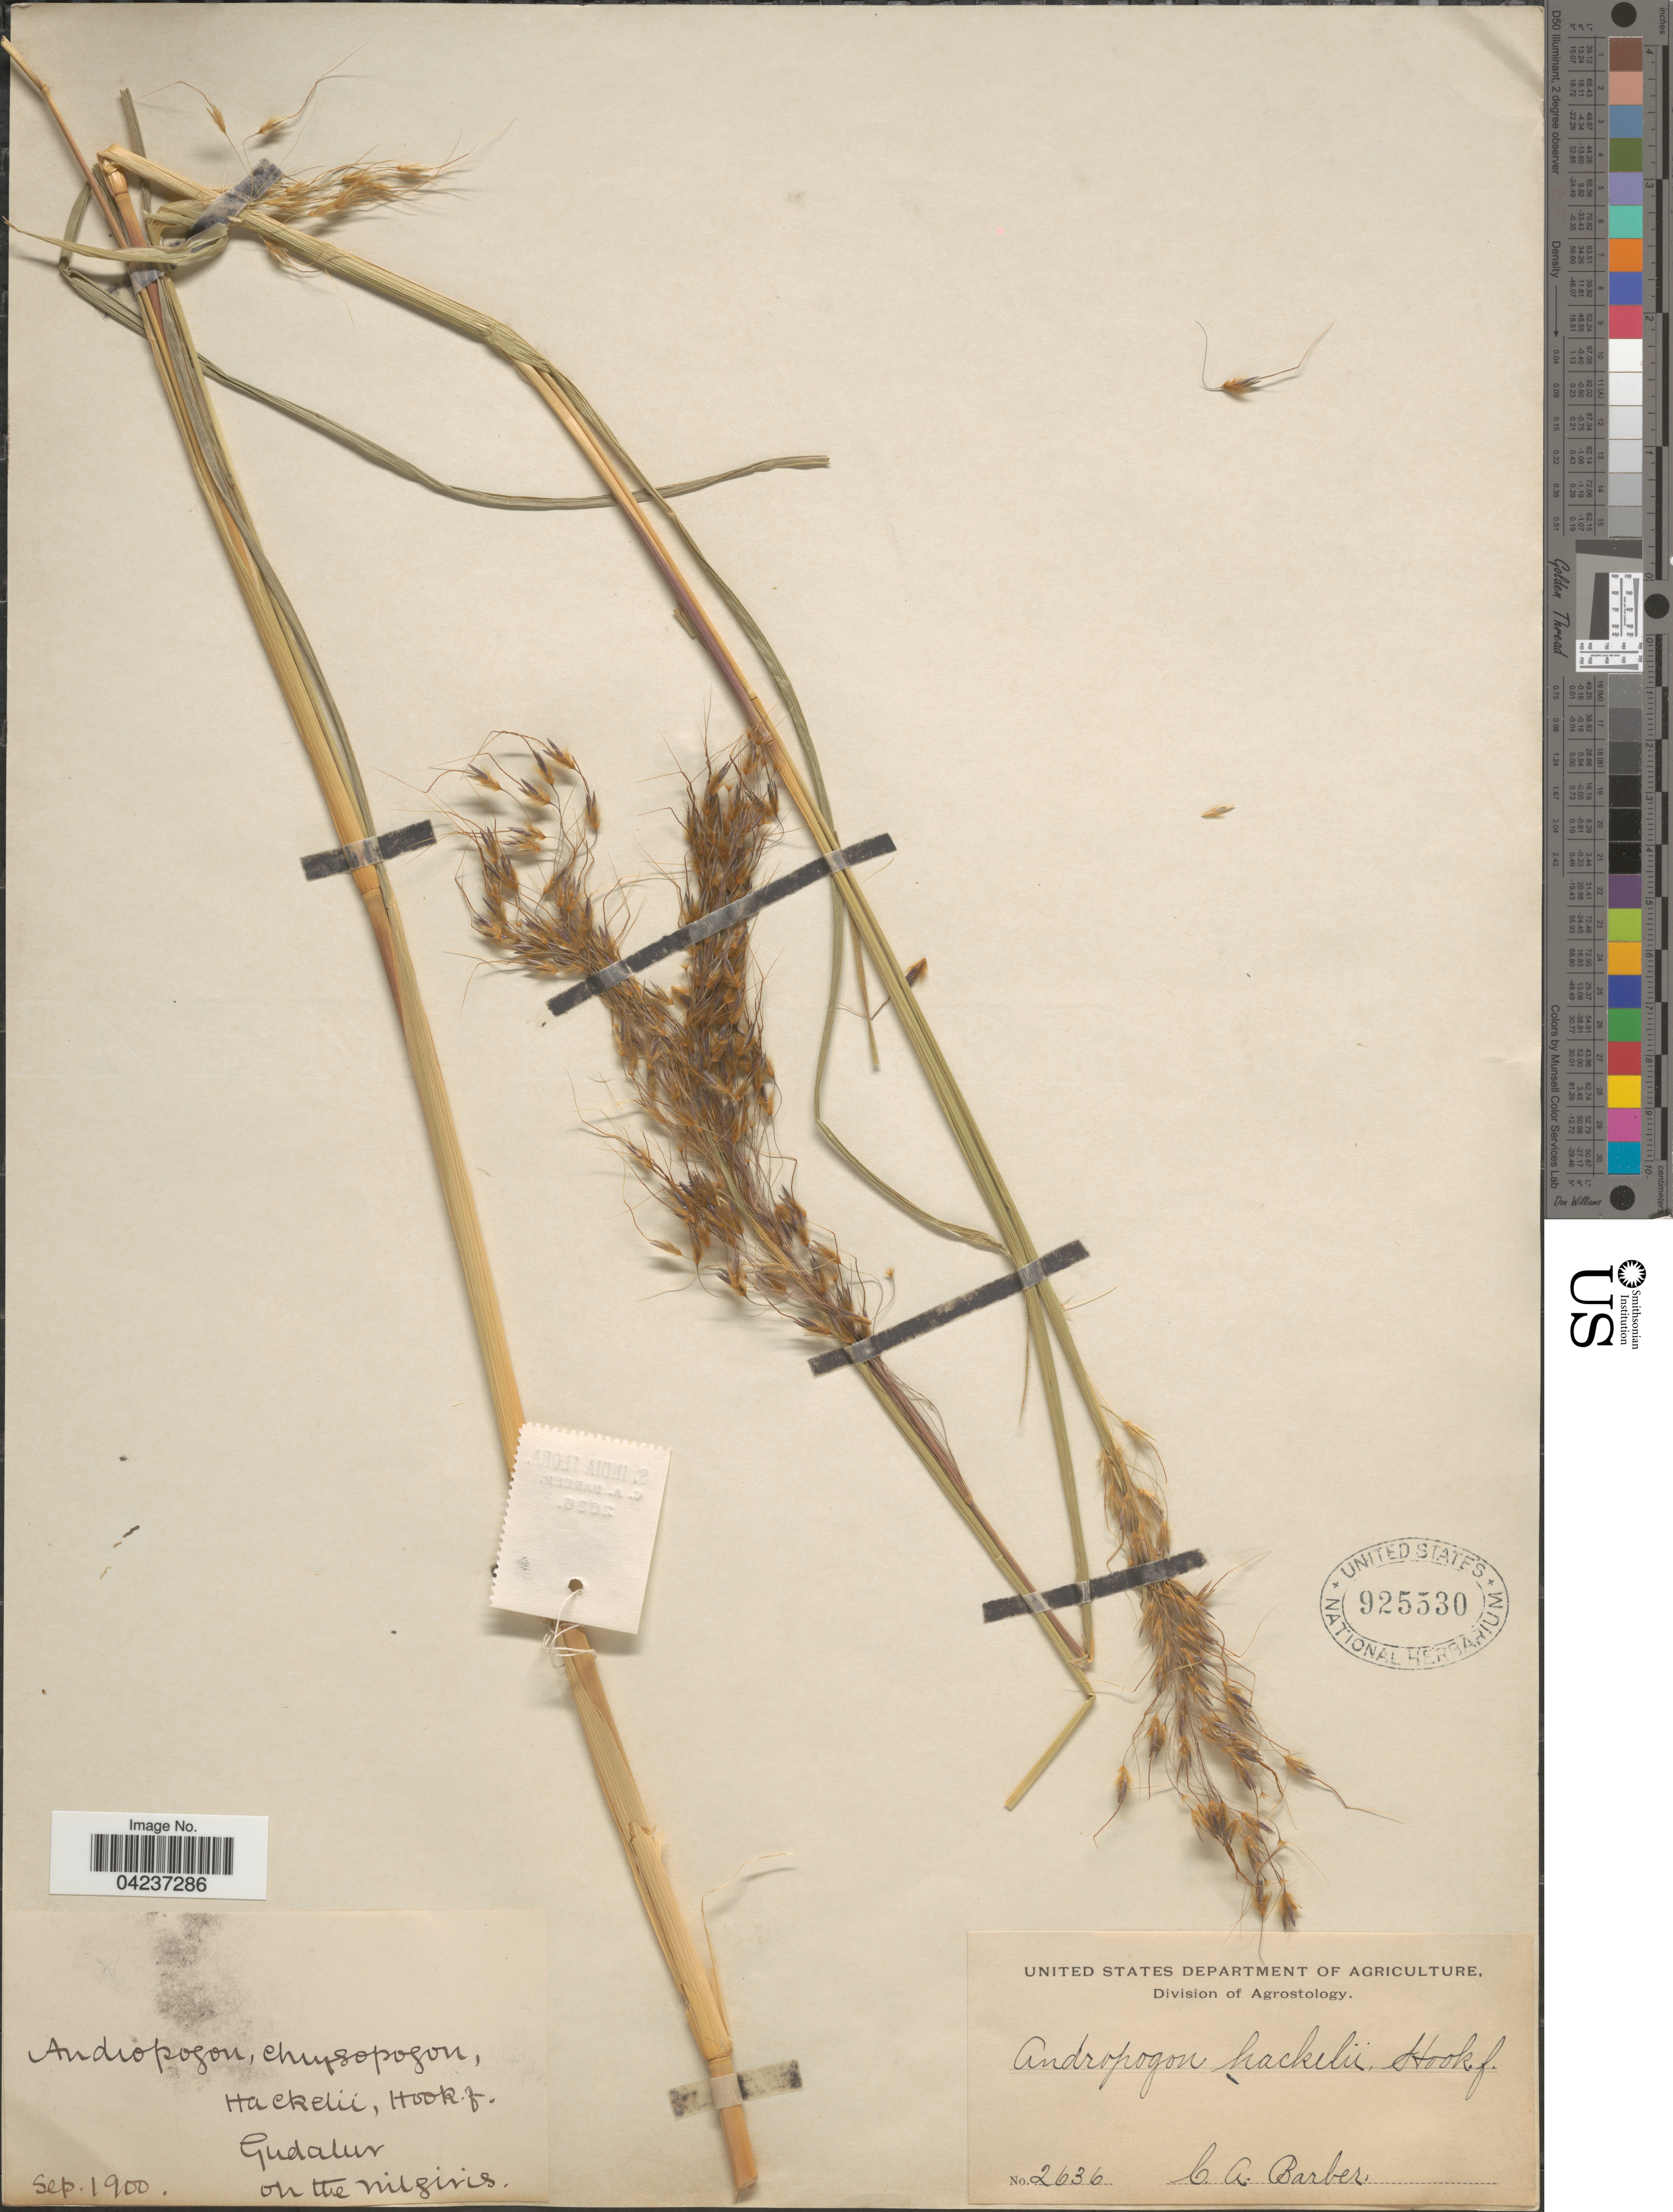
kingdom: Plantae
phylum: Tracheophyta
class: Liliopsida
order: Poales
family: Poaceae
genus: Chrysopogon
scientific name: Chrysopogon nodulibarbis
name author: (Hochst. ex Steud.) Henr.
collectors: C. Barber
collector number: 2636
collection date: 1900-09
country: India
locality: Gudalur on the Nilgiris.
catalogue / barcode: US 925530